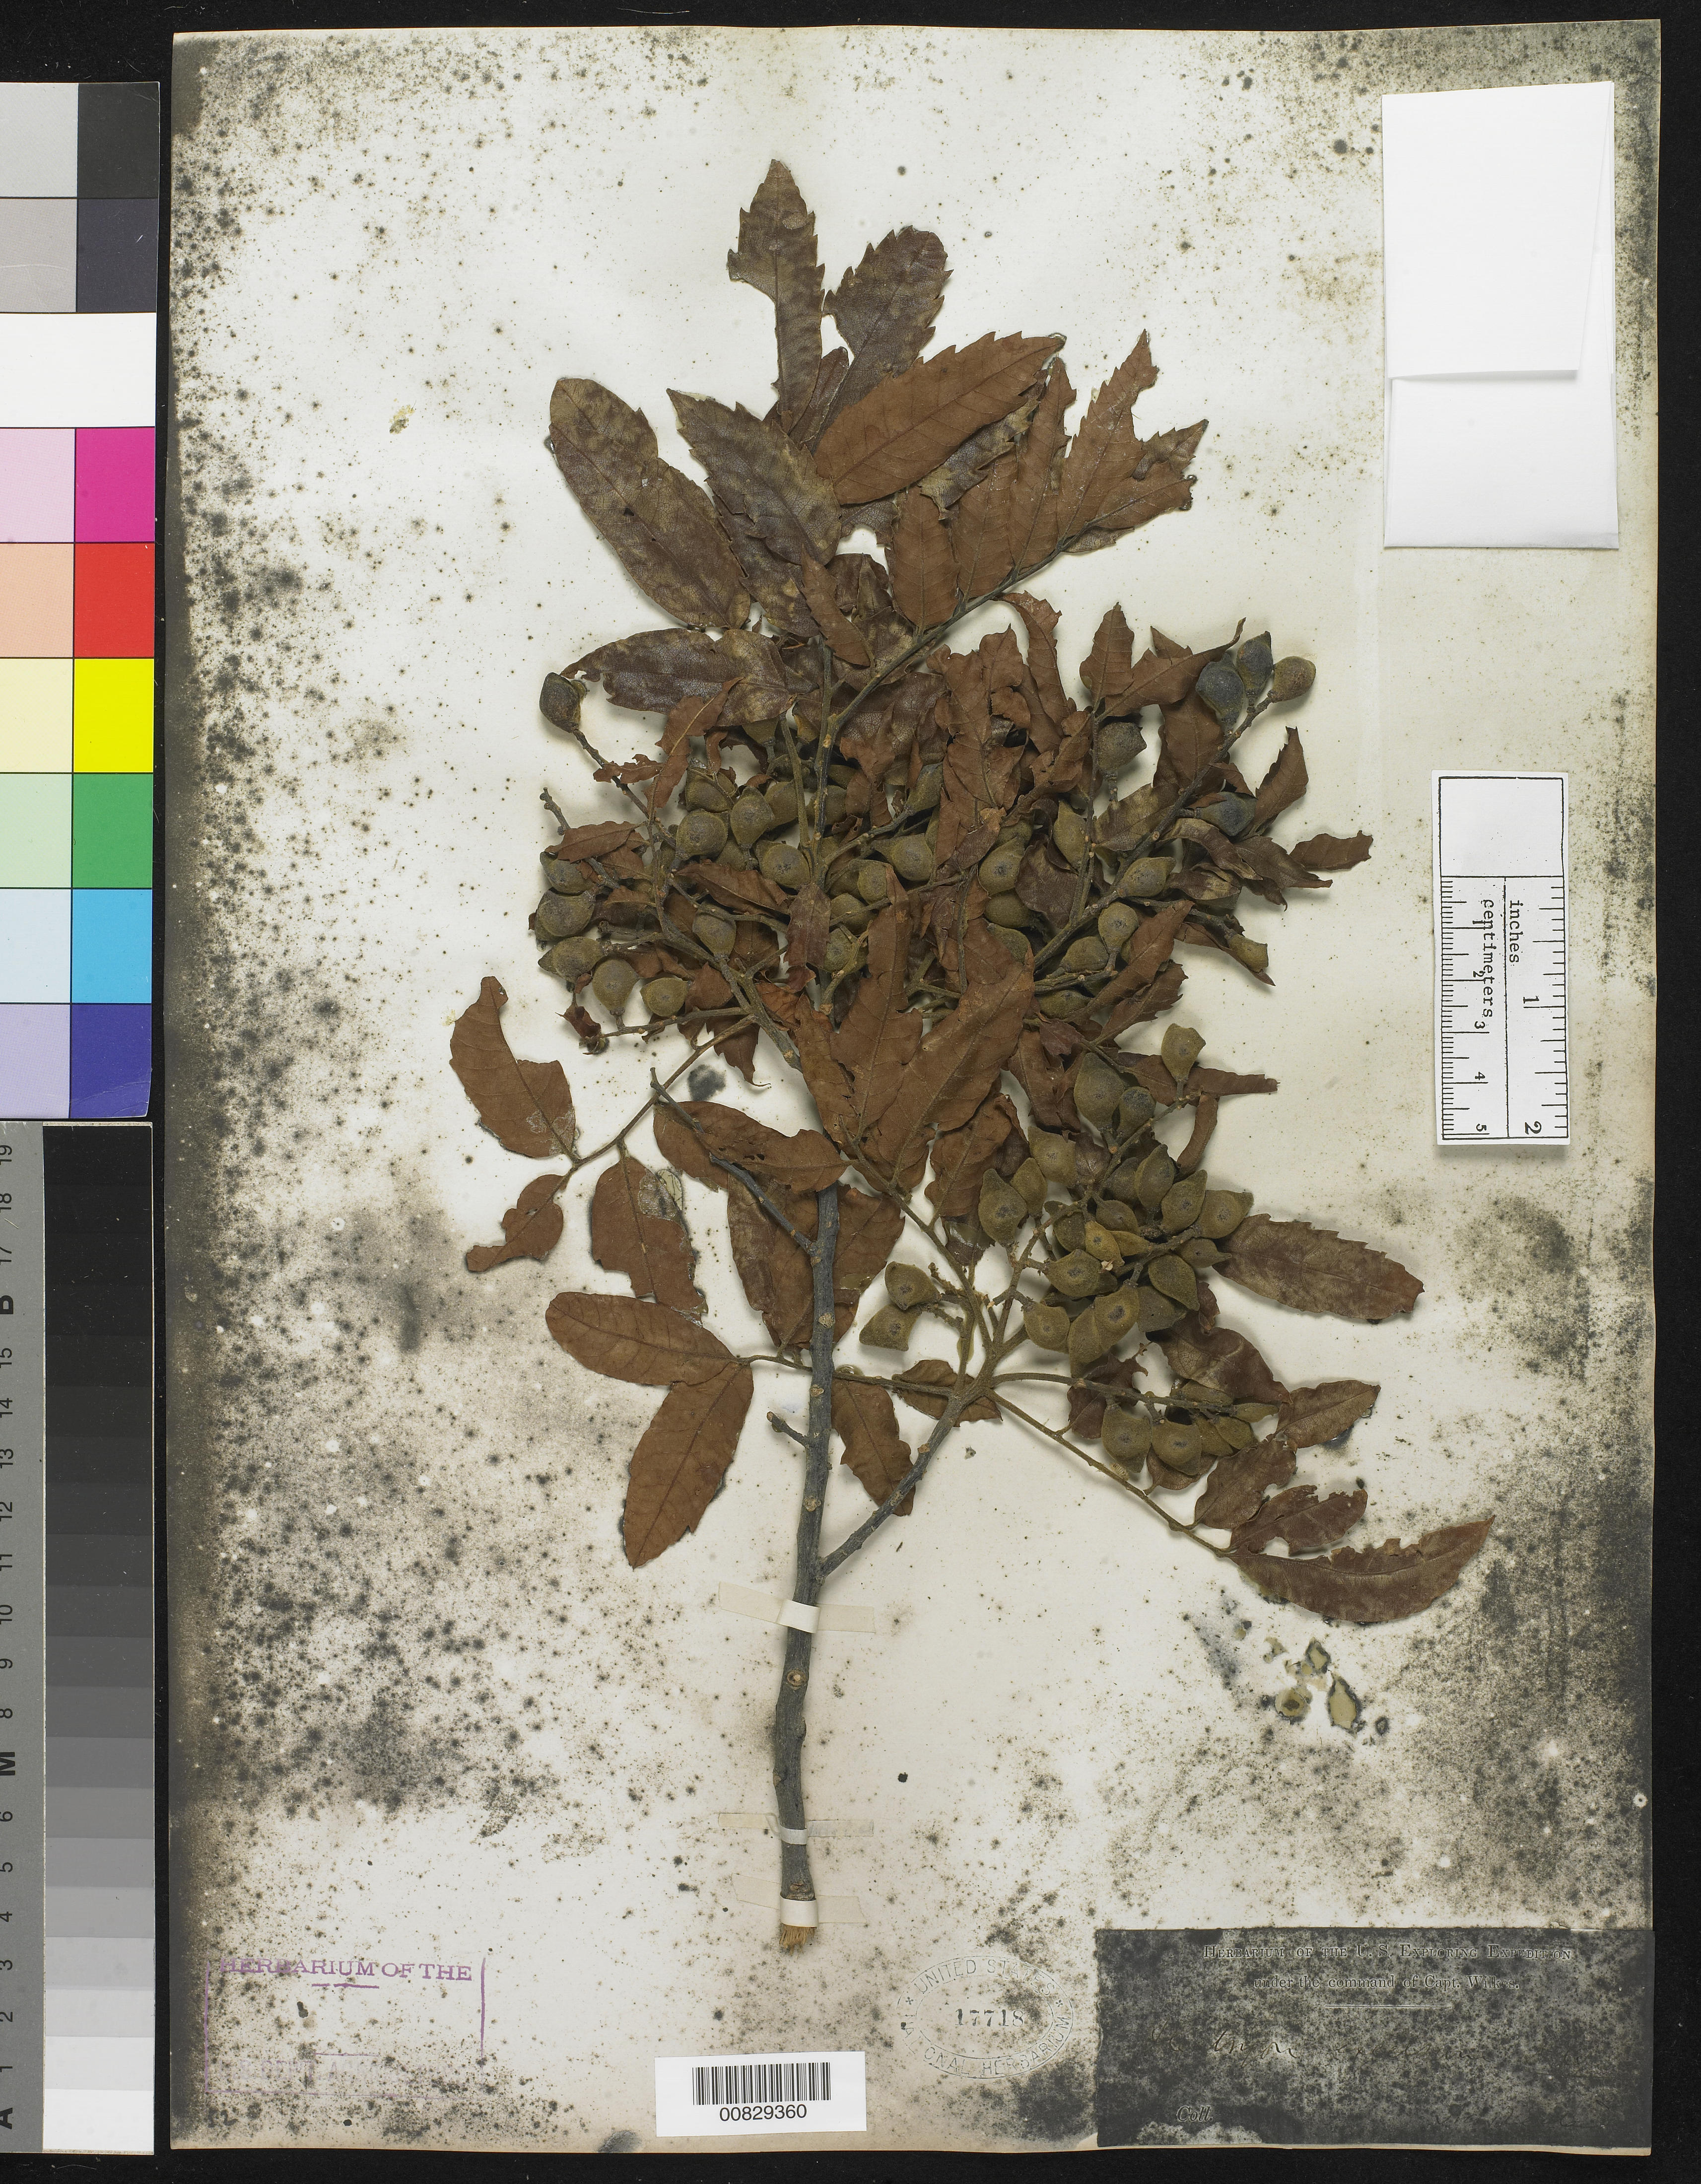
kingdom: Plantae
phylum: Tracheophyta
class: Magnoliopsida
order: Sapindales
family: Sapindaceae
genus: Alectryon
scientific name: Alectryon excelsus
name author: Gaertn.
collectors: Wilkes Explor. Exped.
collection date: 1838/1842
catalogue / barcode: US 17718